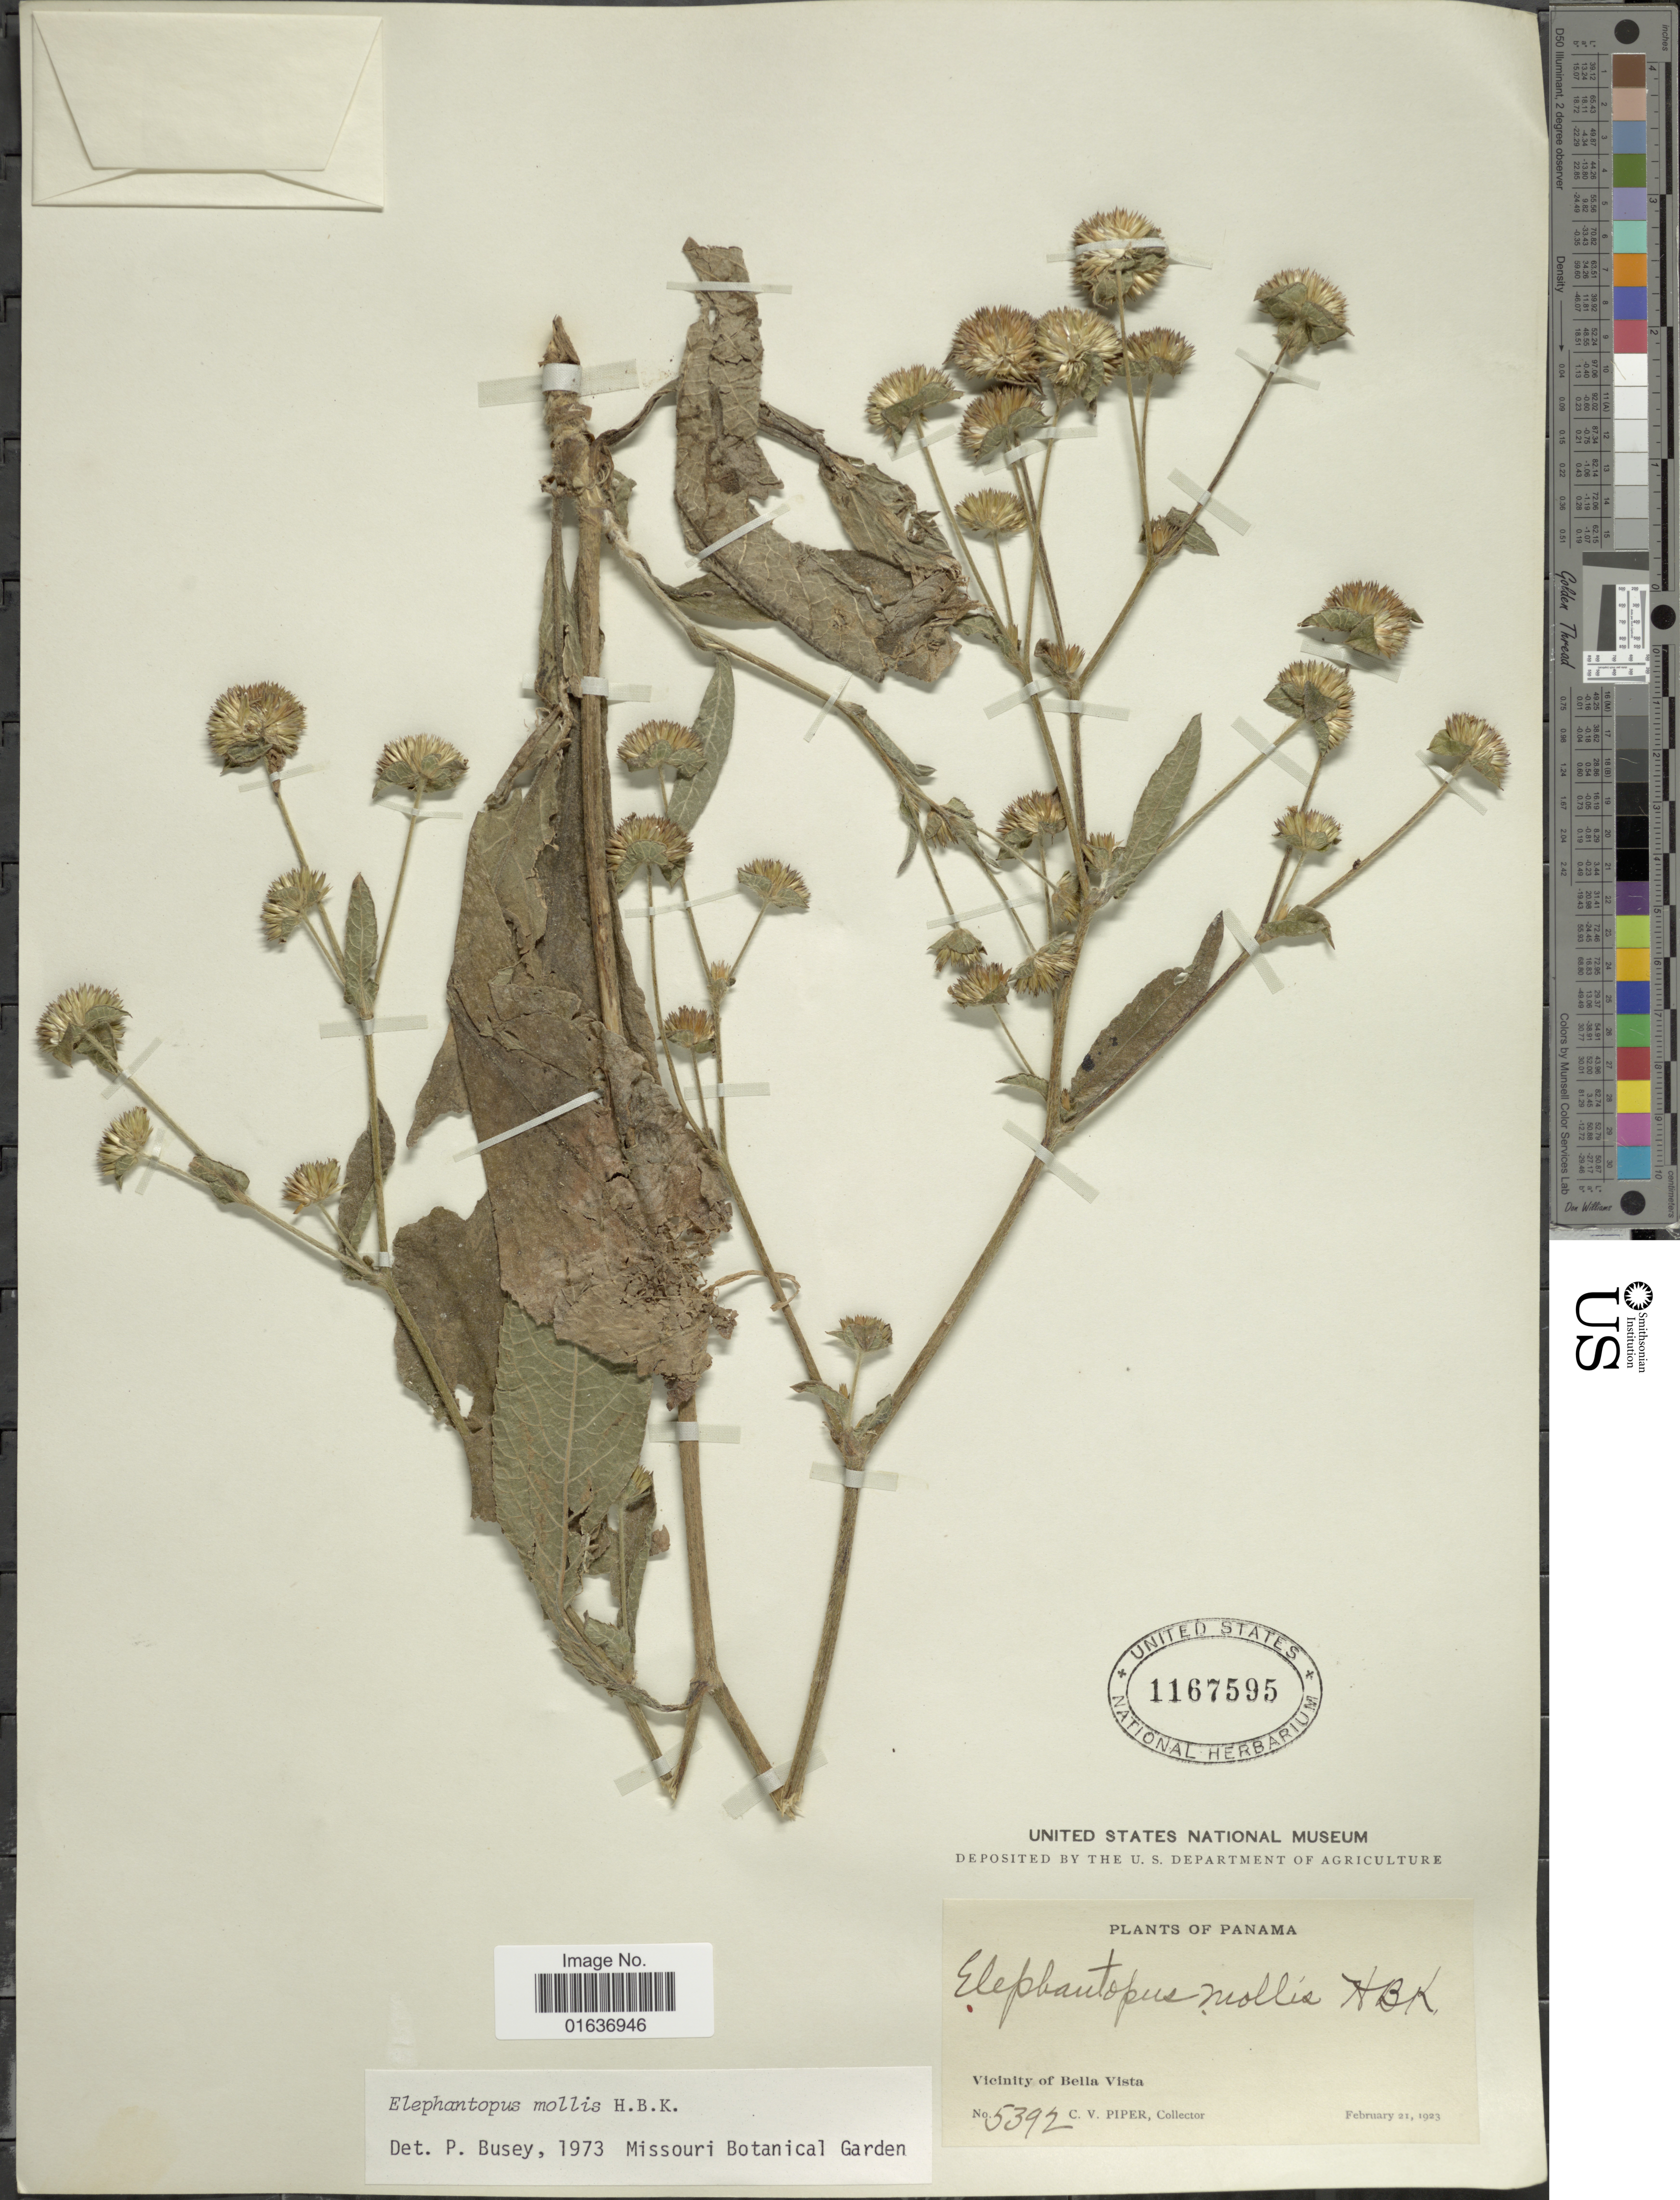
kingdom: Plantae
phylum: Tracheophyta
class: Magnoliopsida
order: Asterales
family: Asteraceae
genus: Elephantopus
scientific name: Elephantopus mollis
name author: Kunth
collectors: C. V. Piper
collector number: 5392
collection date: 1923-02-21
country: Panama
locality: Vicinity of Bella Vista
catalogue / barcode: US 1167595